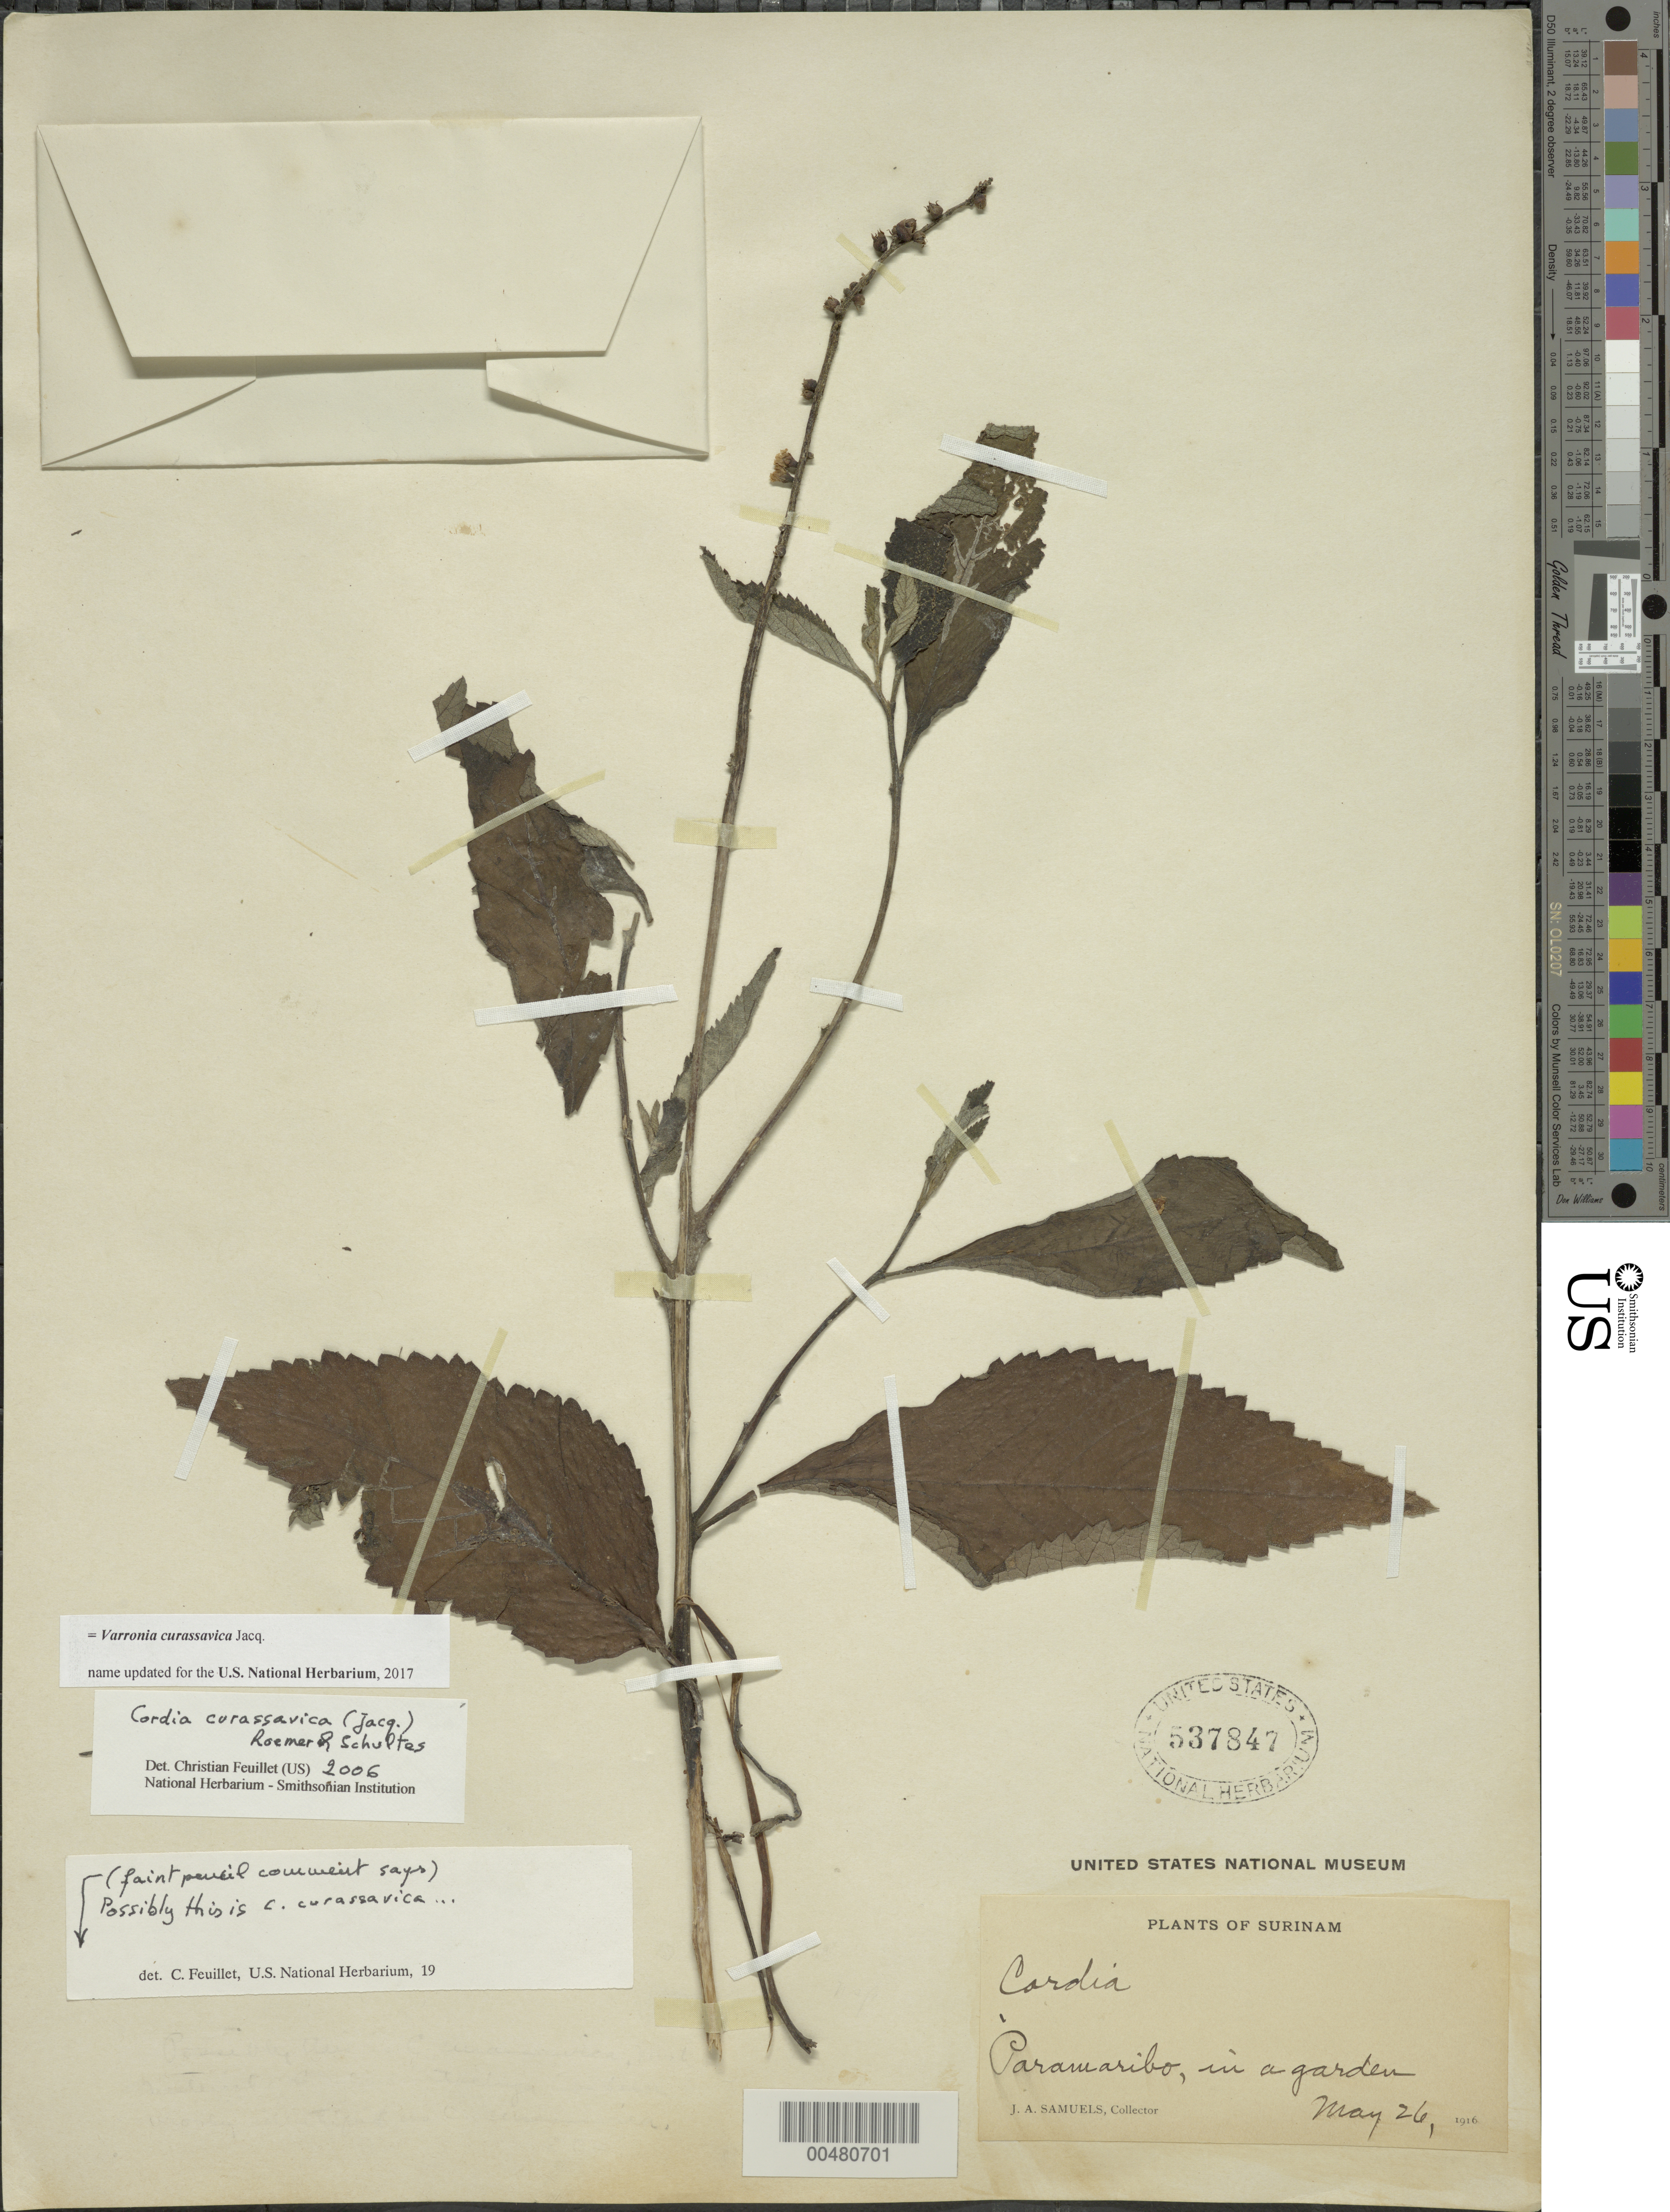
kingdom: Plantae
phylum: Tracheophyta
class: Magnoliopsida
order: Boraginales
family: Cordiaceae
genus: Varronia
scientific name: Varronia curassavica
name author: Jacq.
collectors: J. A. Samuels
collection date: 1916-05-26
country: Suriname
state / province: Paramaribo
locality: Paramaribo, in a garden.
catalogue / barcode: US 537847